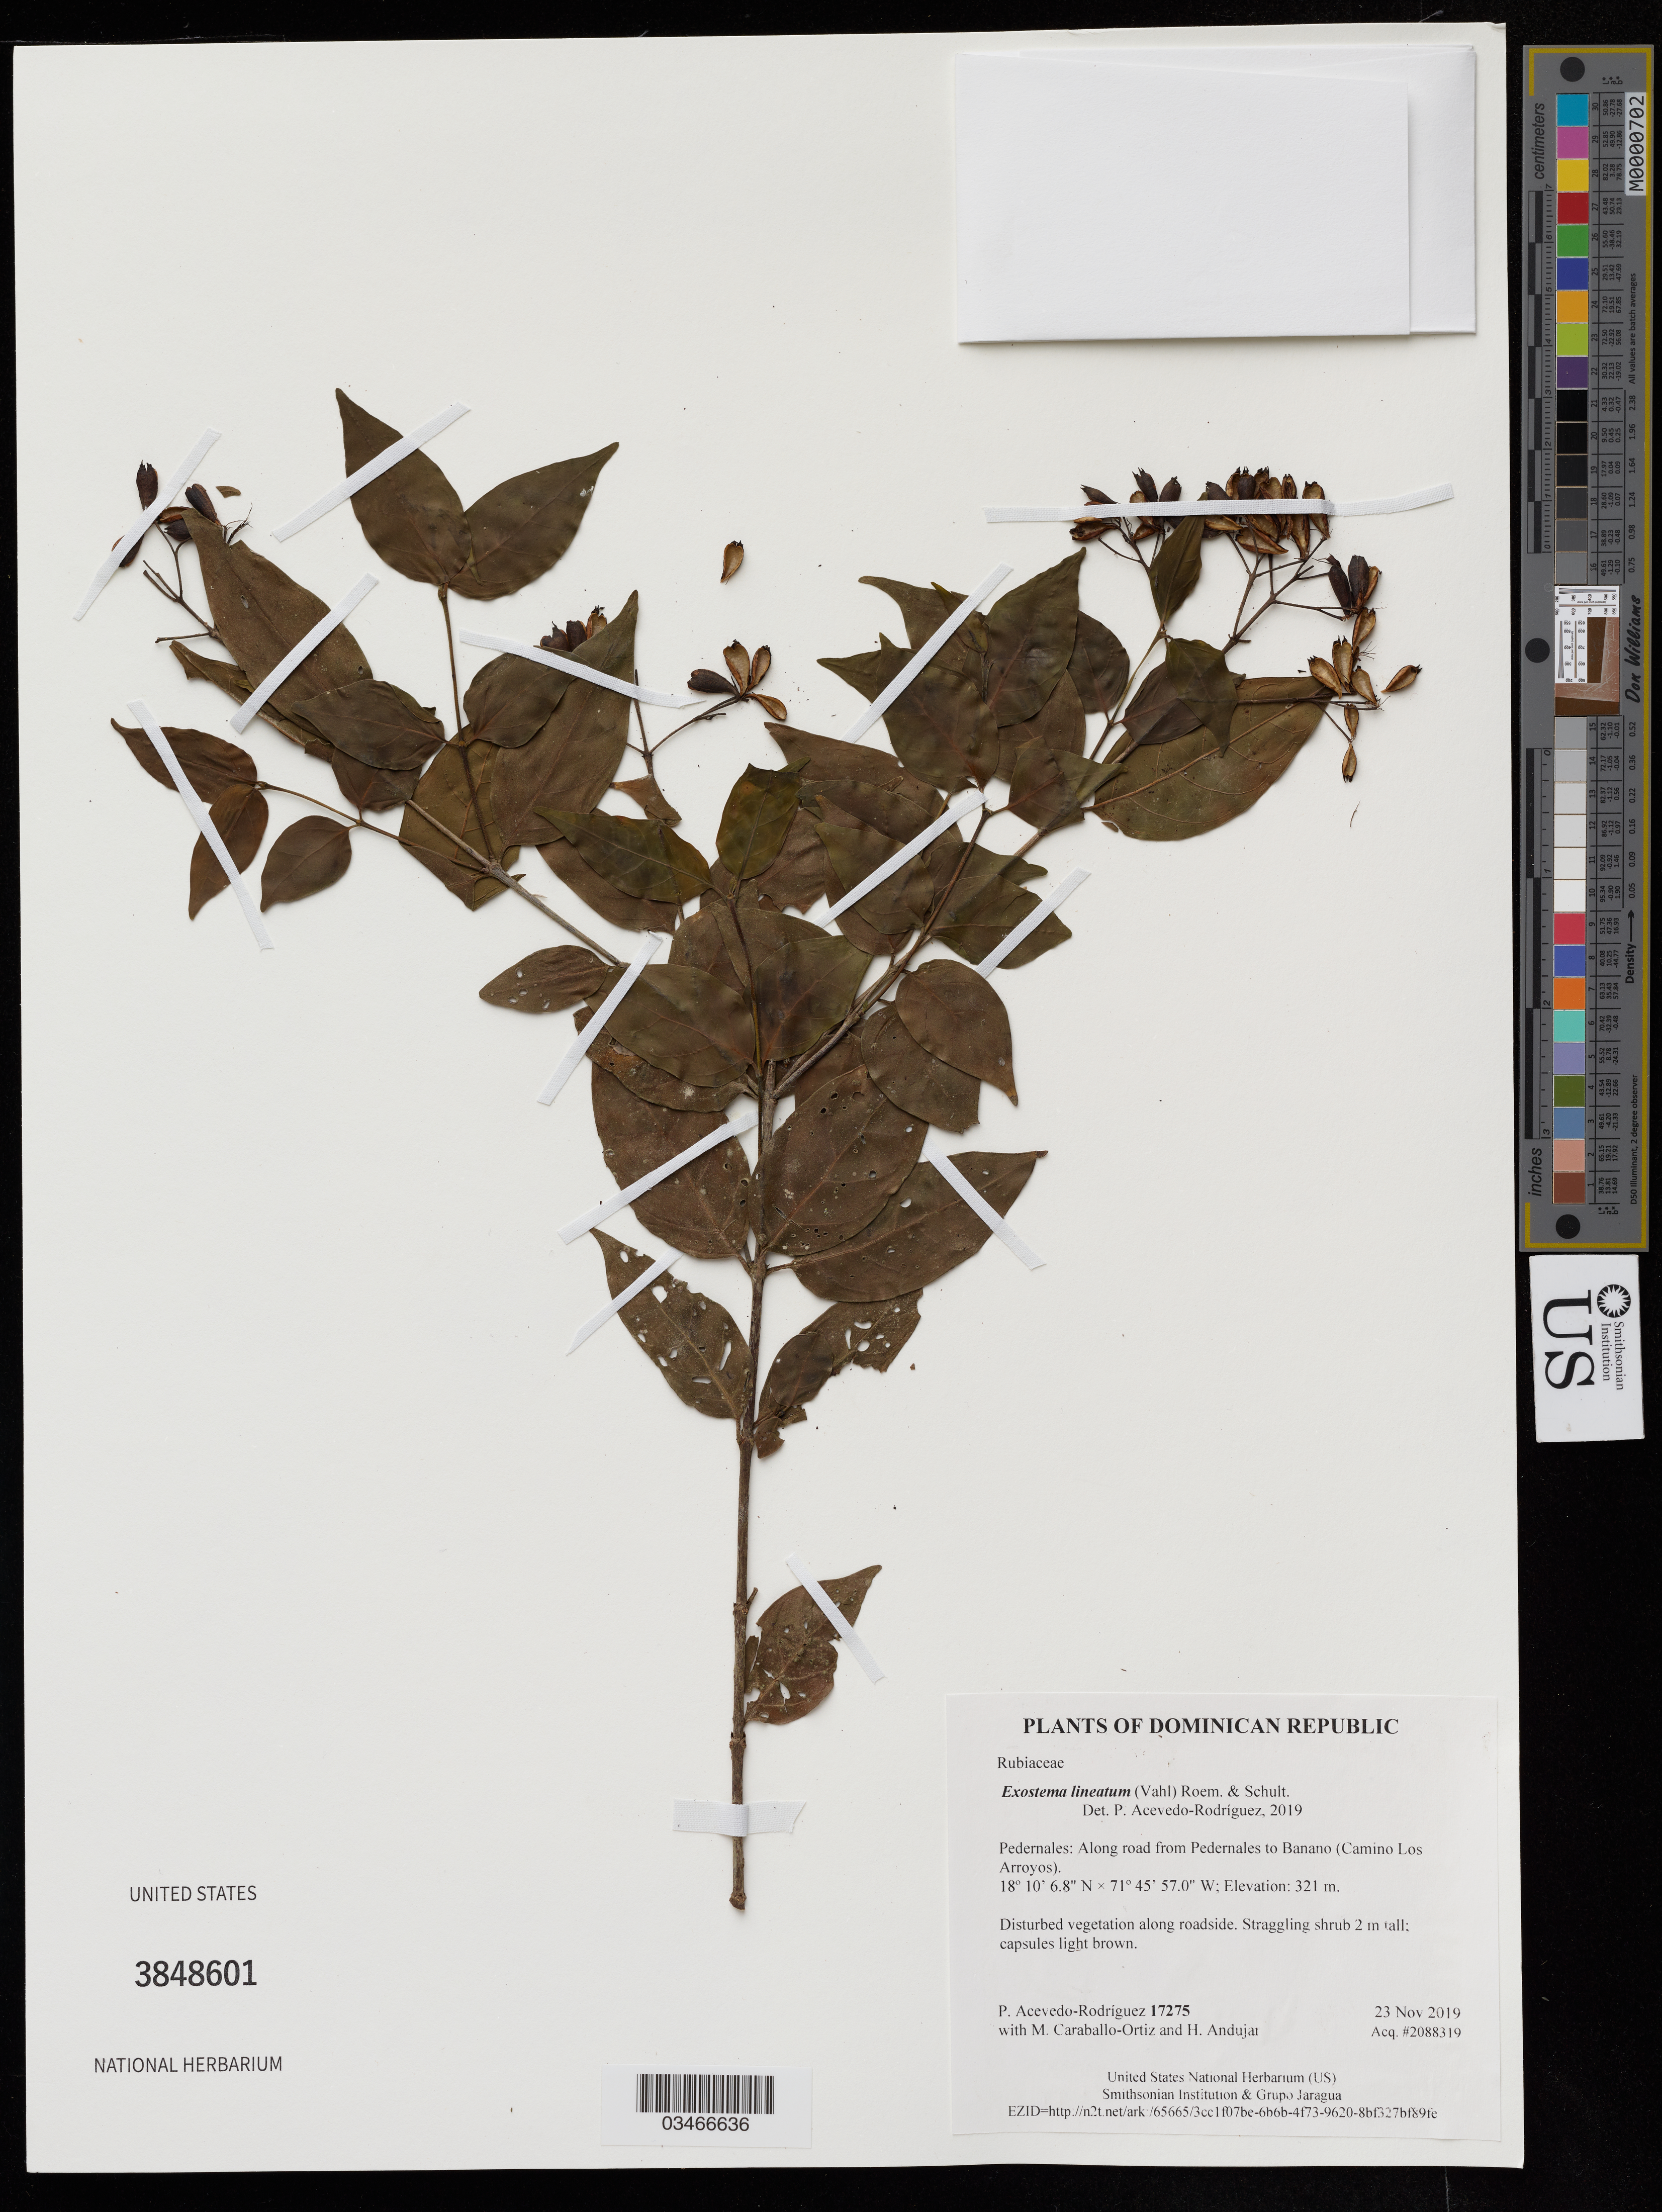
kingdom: Plantae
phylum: Tracheophyta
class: Magnoliopsida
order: Gentianales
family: Rubiaceae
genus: Exostema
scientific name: Exostema lineatum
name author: (Vahl) Roem. & Schult.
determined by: Acevedo-Rodriguez, P., (US), Smithsonian Institution - National Museum of Natural History (UNITED STATES)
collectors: P. Acevedo-Rodriguez, M. Caraballo-Ortiz & H. Andujar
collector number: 17275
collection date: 2019-11-23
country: Dominican Republic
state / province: Pedernales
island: Hispaniola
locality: Along road from Pedernales to Banano (Camino Los Arroyos), disturbed roadside vegetation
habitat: Disturbed vegetation along roadside.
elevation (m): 321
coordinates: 18.16856 N, 71.76583 W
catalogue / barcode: US 3848601